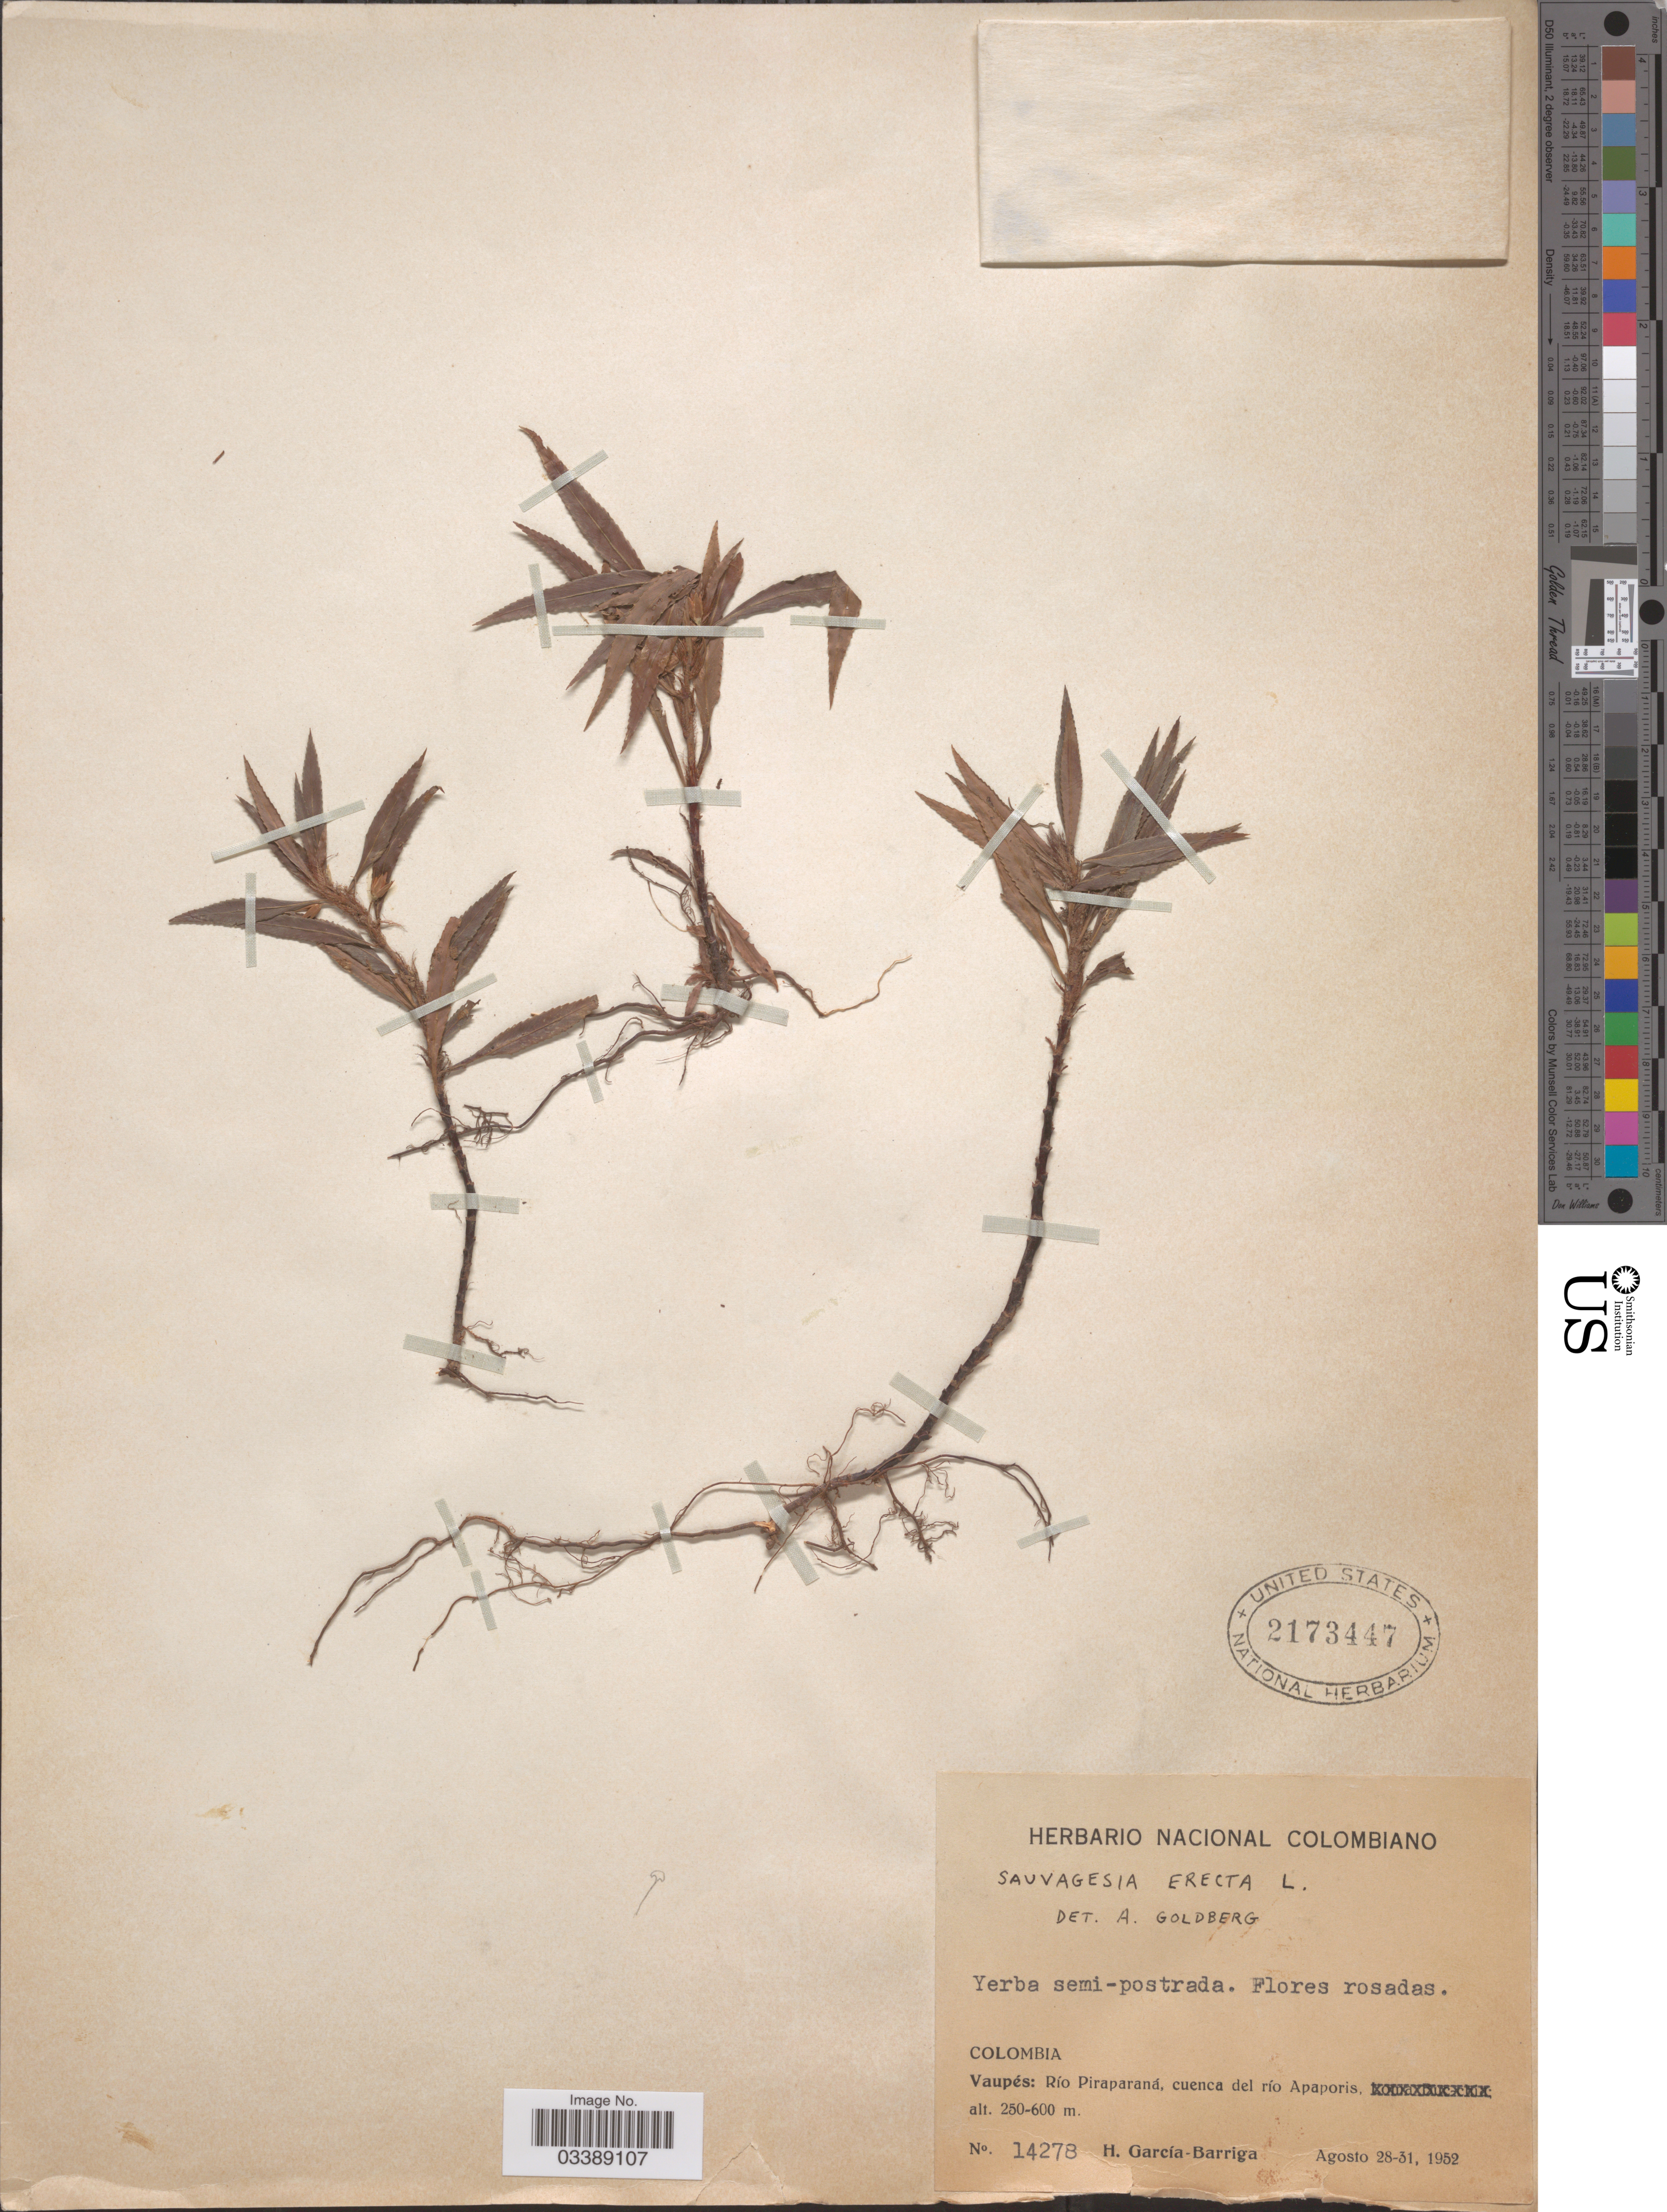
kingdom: Plantae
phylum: Tracheophyta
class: Magnoliopsida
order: Malpighiales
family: Ochnaceae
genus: Sauvagesia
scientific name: Sauvagesia erecta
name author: L.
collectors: H. García Barriga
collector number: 14278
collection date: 1952-08-28/1952-08-31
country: Colombia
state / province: Vaupés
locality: Río Piraparaná, cuenca del río Apaporis.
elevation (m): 250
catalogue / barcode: US 2173447